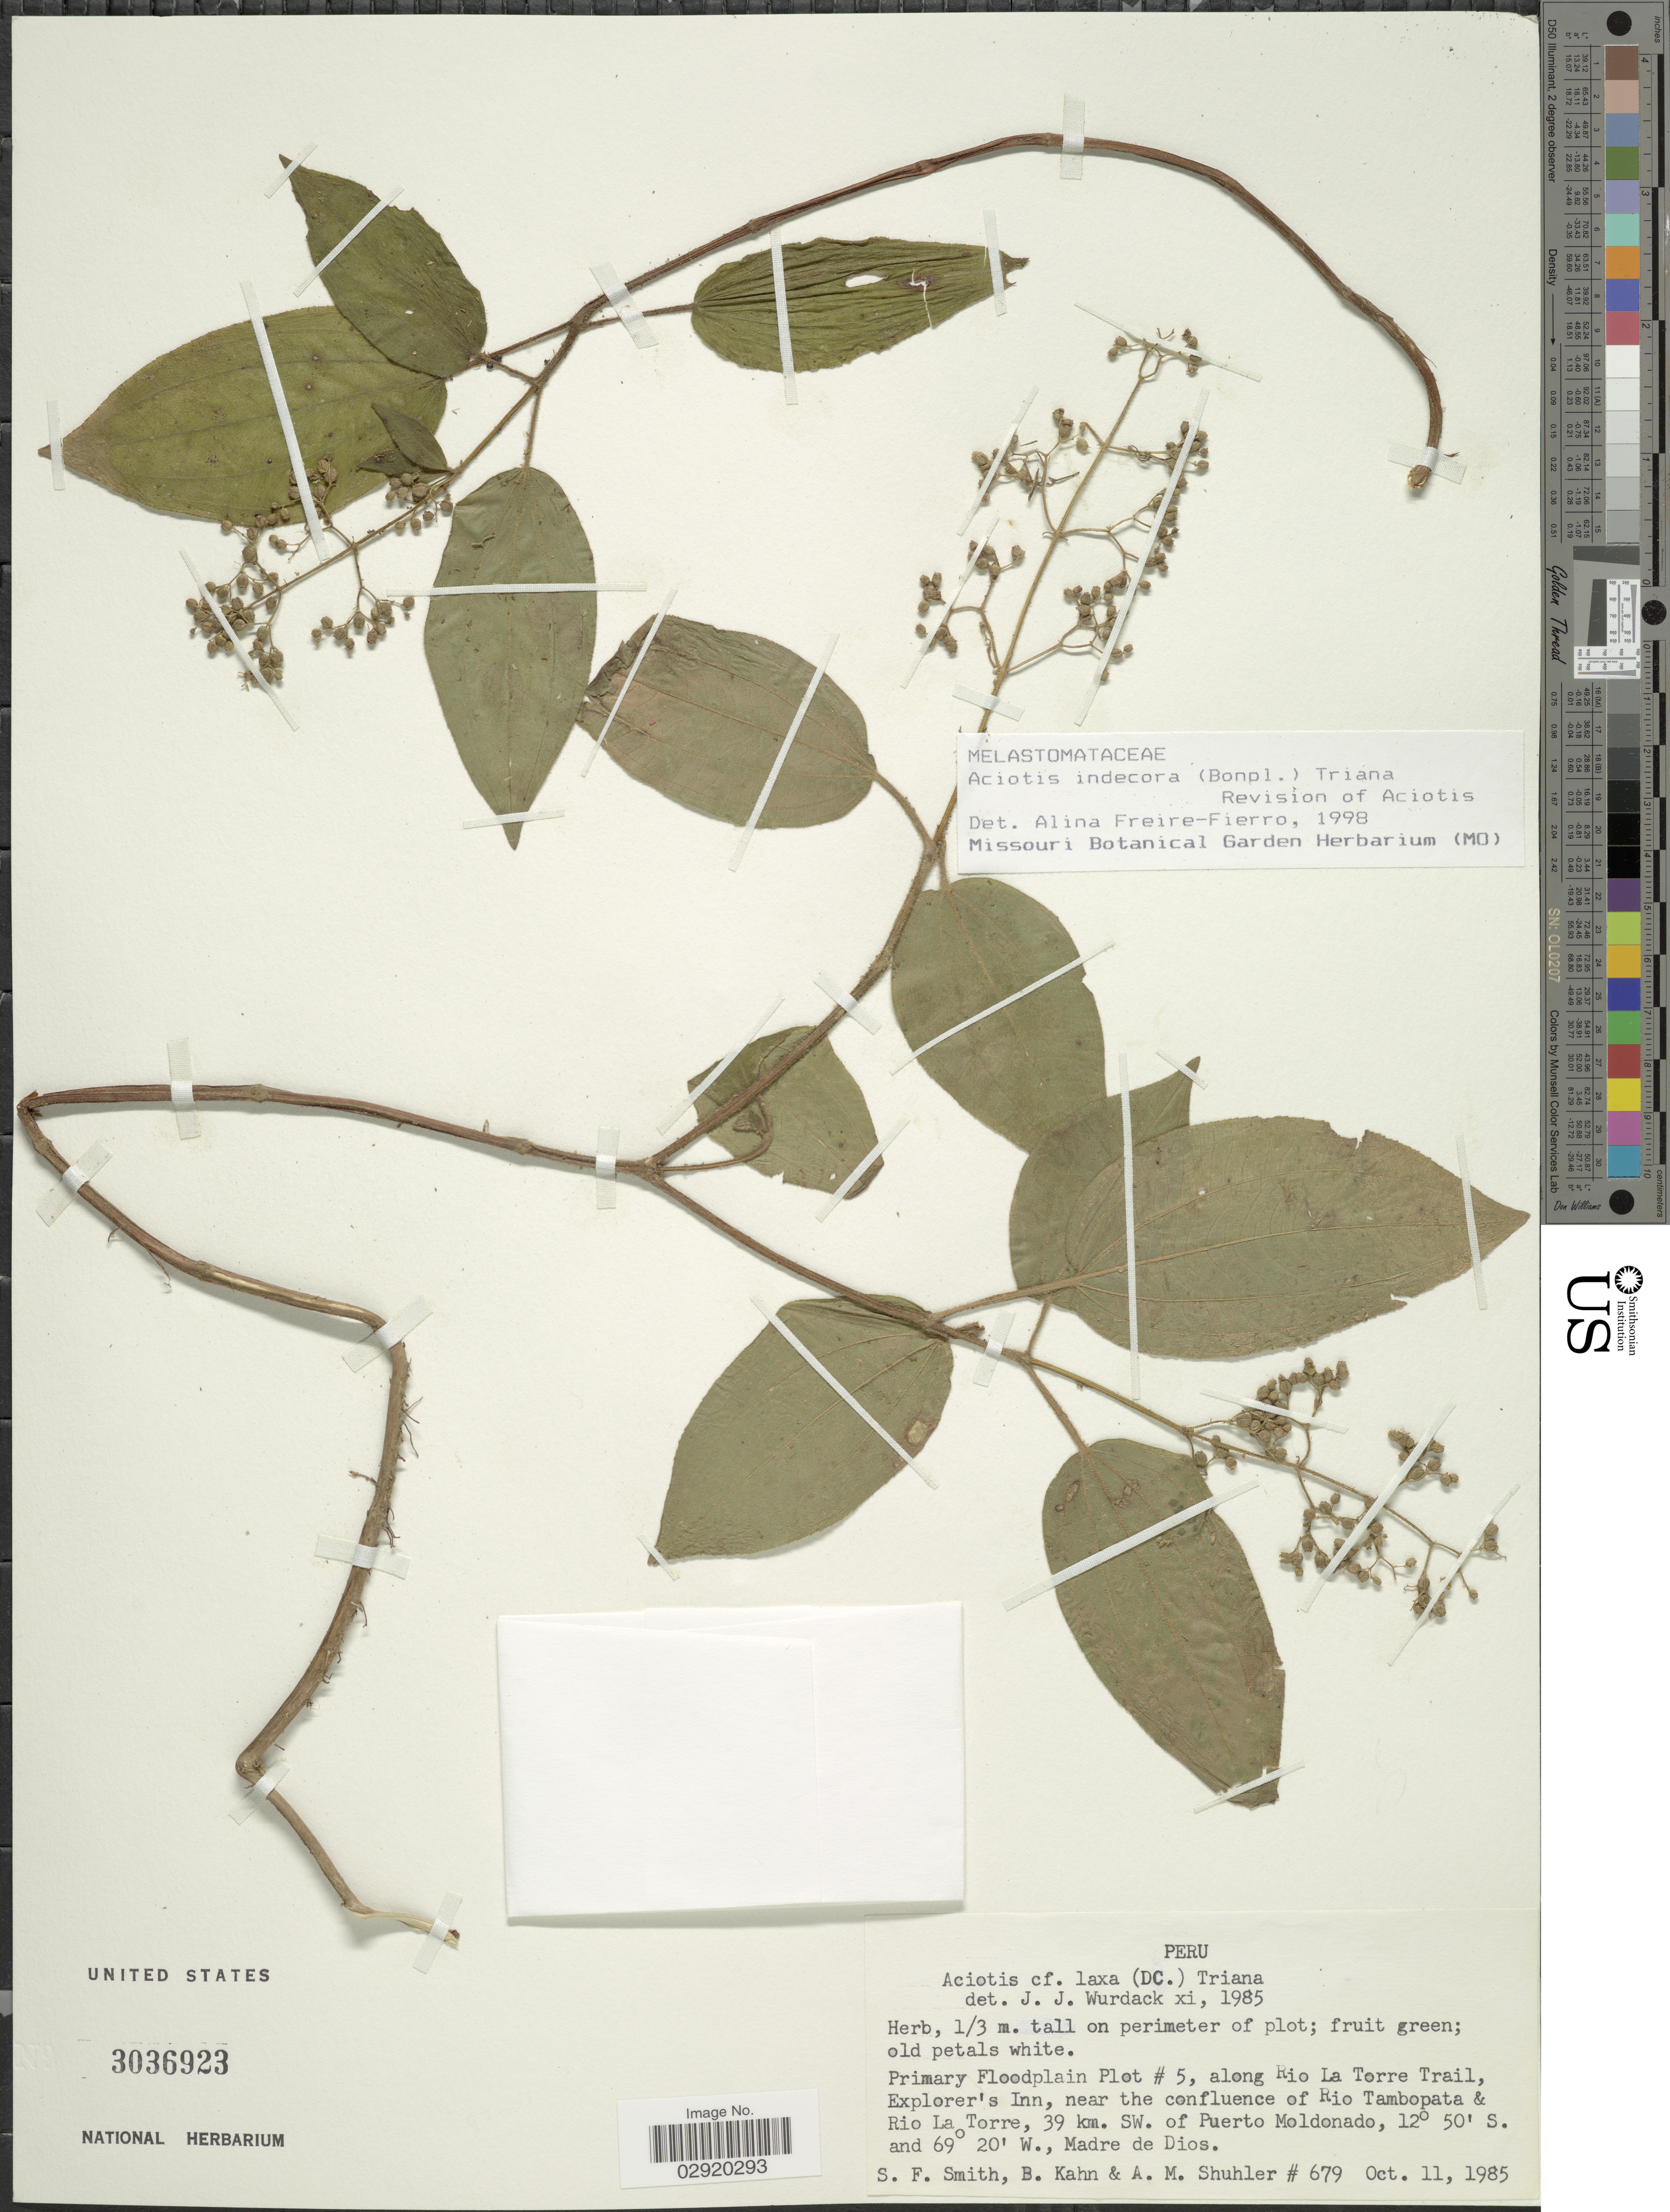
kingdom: Plantae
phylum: Tracheophyta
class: Magnoliopsida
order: Myrtales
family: Melastomataceae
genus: Aciotis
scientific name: Aciotis indecora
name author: (Bonpl.) Triana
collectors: S.F. Smith, B. Kahn & A. Shuhler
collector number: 679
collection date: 1985-10-11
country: Peru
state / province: Madre de Dios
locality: Primary Floodplain Plot # 5, along Rio La Torre Trail, Explorer's Inn, near the confluence of Rio Tambopata & Rio La Torre, 39 km. SW. of Puerto Moldonado.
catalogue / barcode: US 3036923